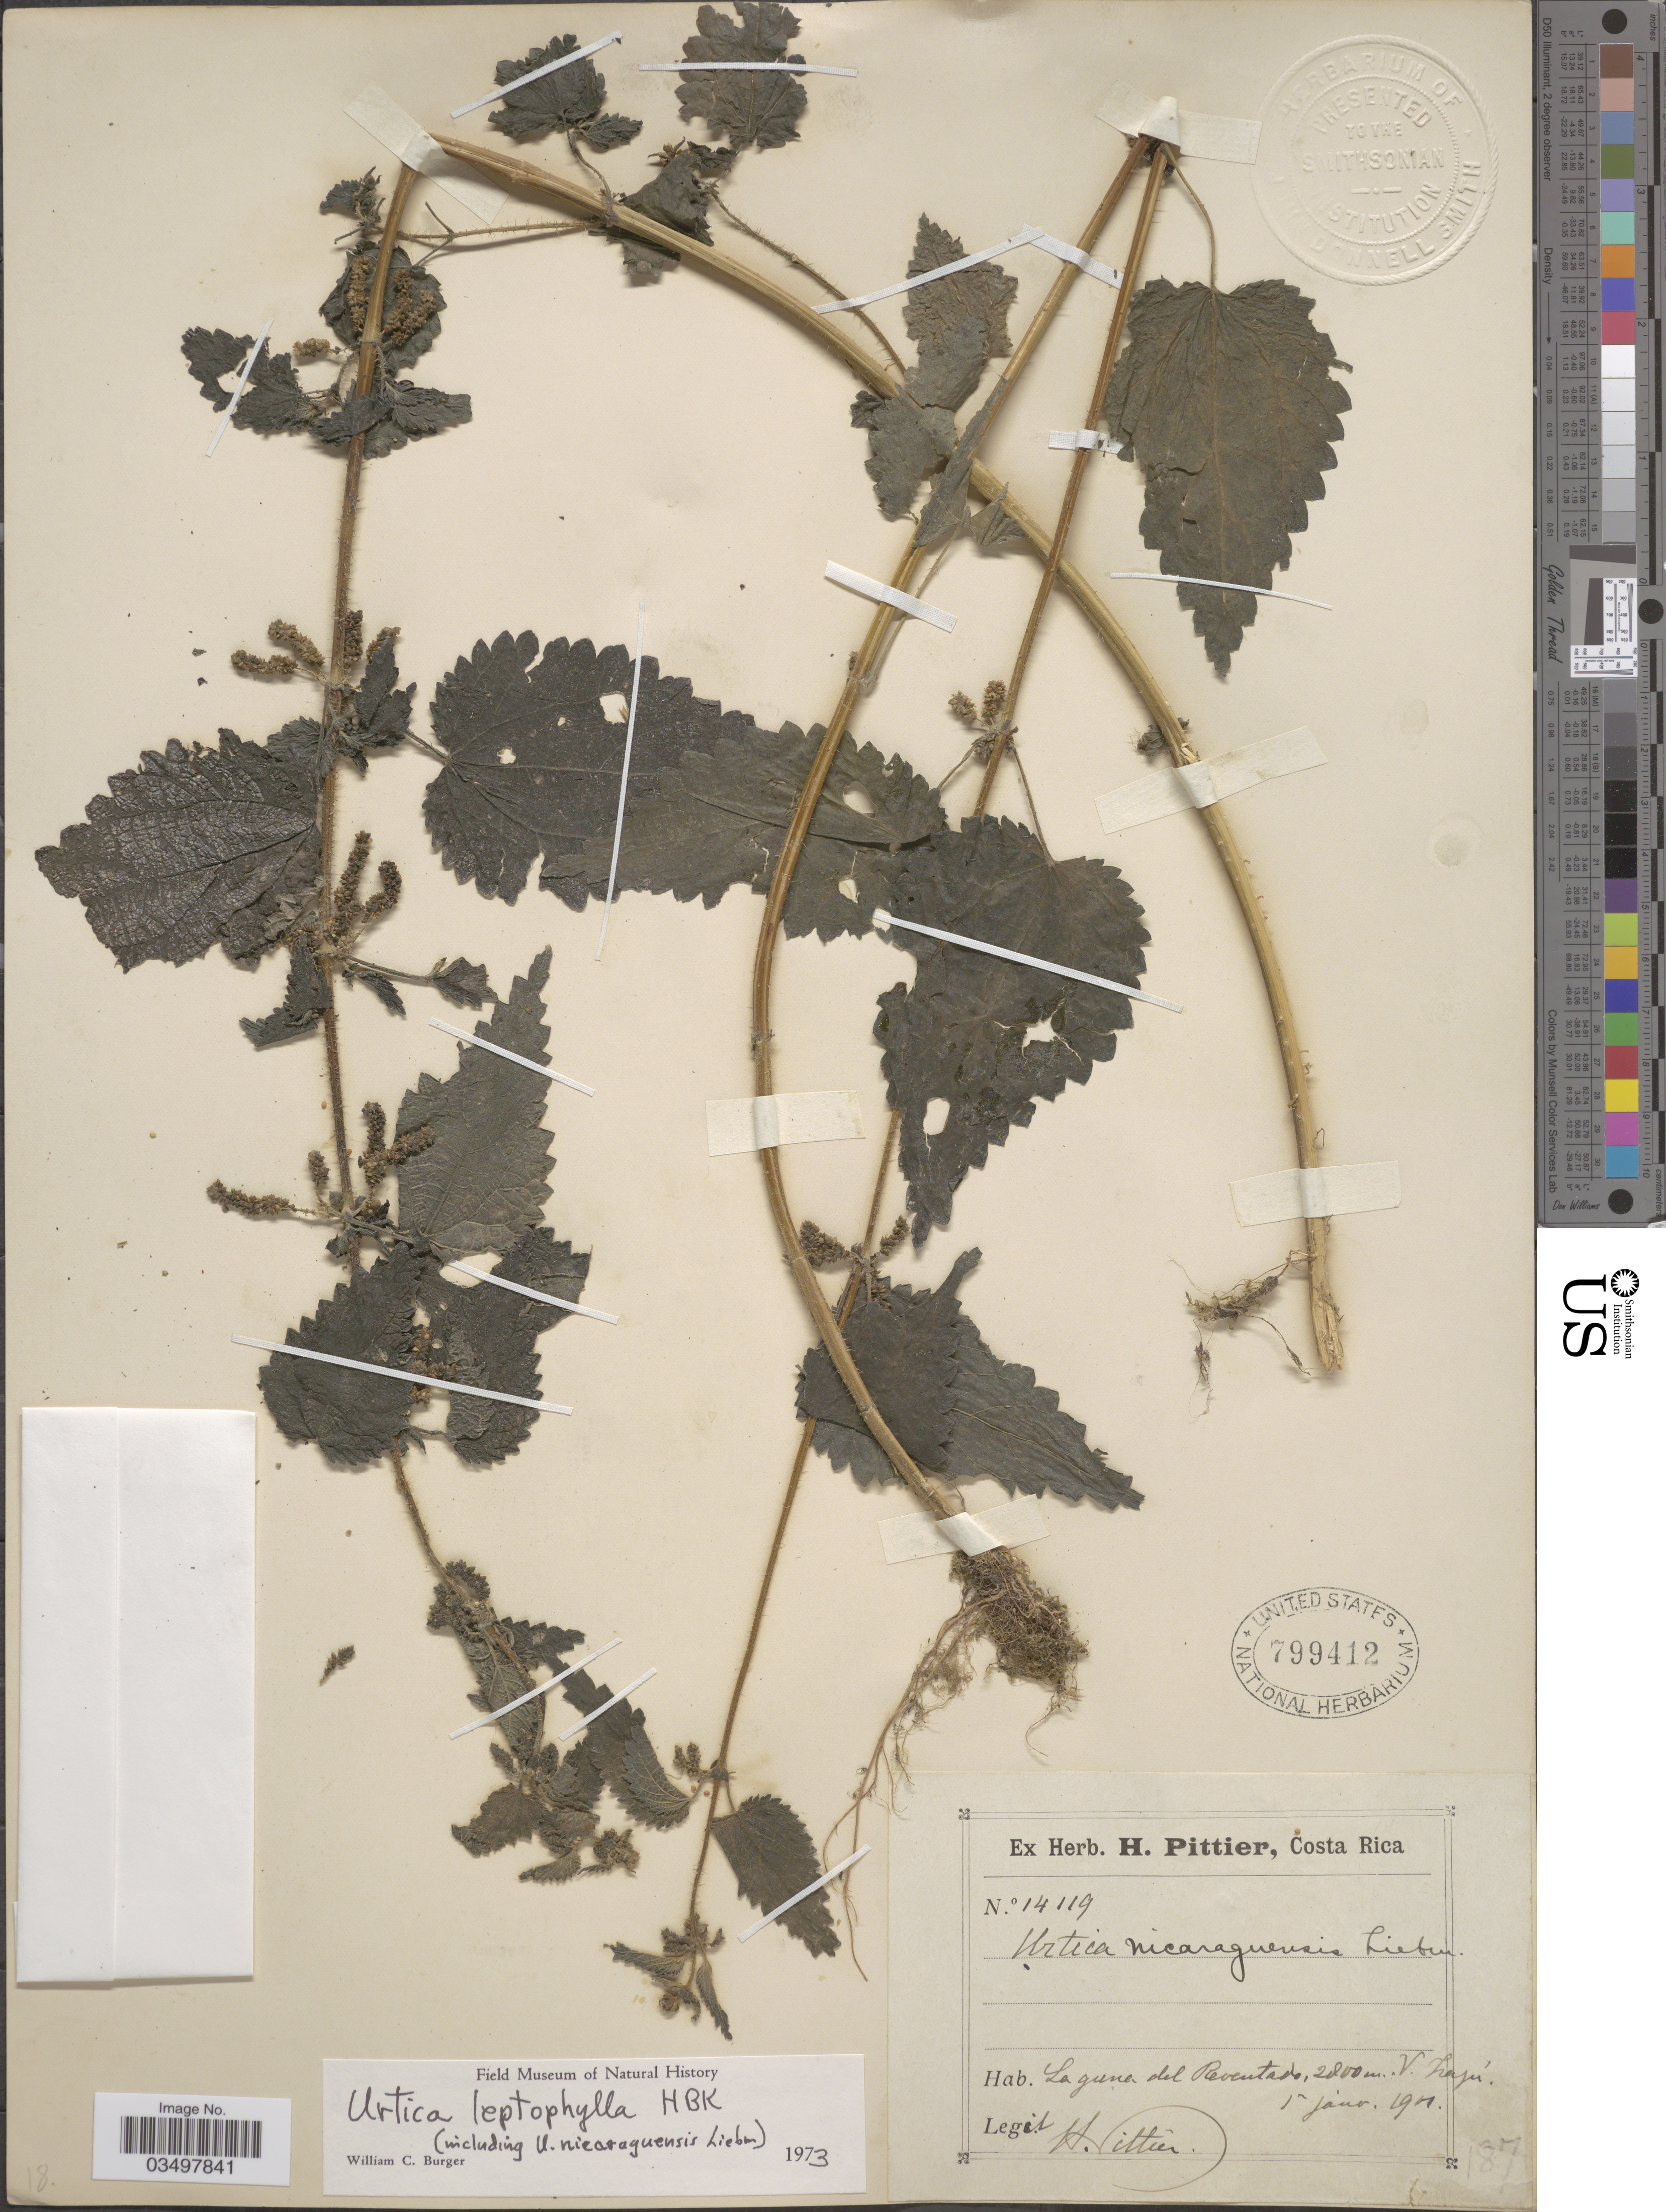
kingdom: Plantae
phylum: Tracheophyta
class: Magnoliopsida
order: Rosales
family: Urticaceae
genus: Urtica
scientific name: Urtica leptophylla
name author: Kunth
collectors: H. F. Pittier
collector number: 14119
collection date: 1911-01-05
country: Costa Rica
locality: Laguna del Reventadó.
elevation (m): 2800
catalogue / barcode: US 799412